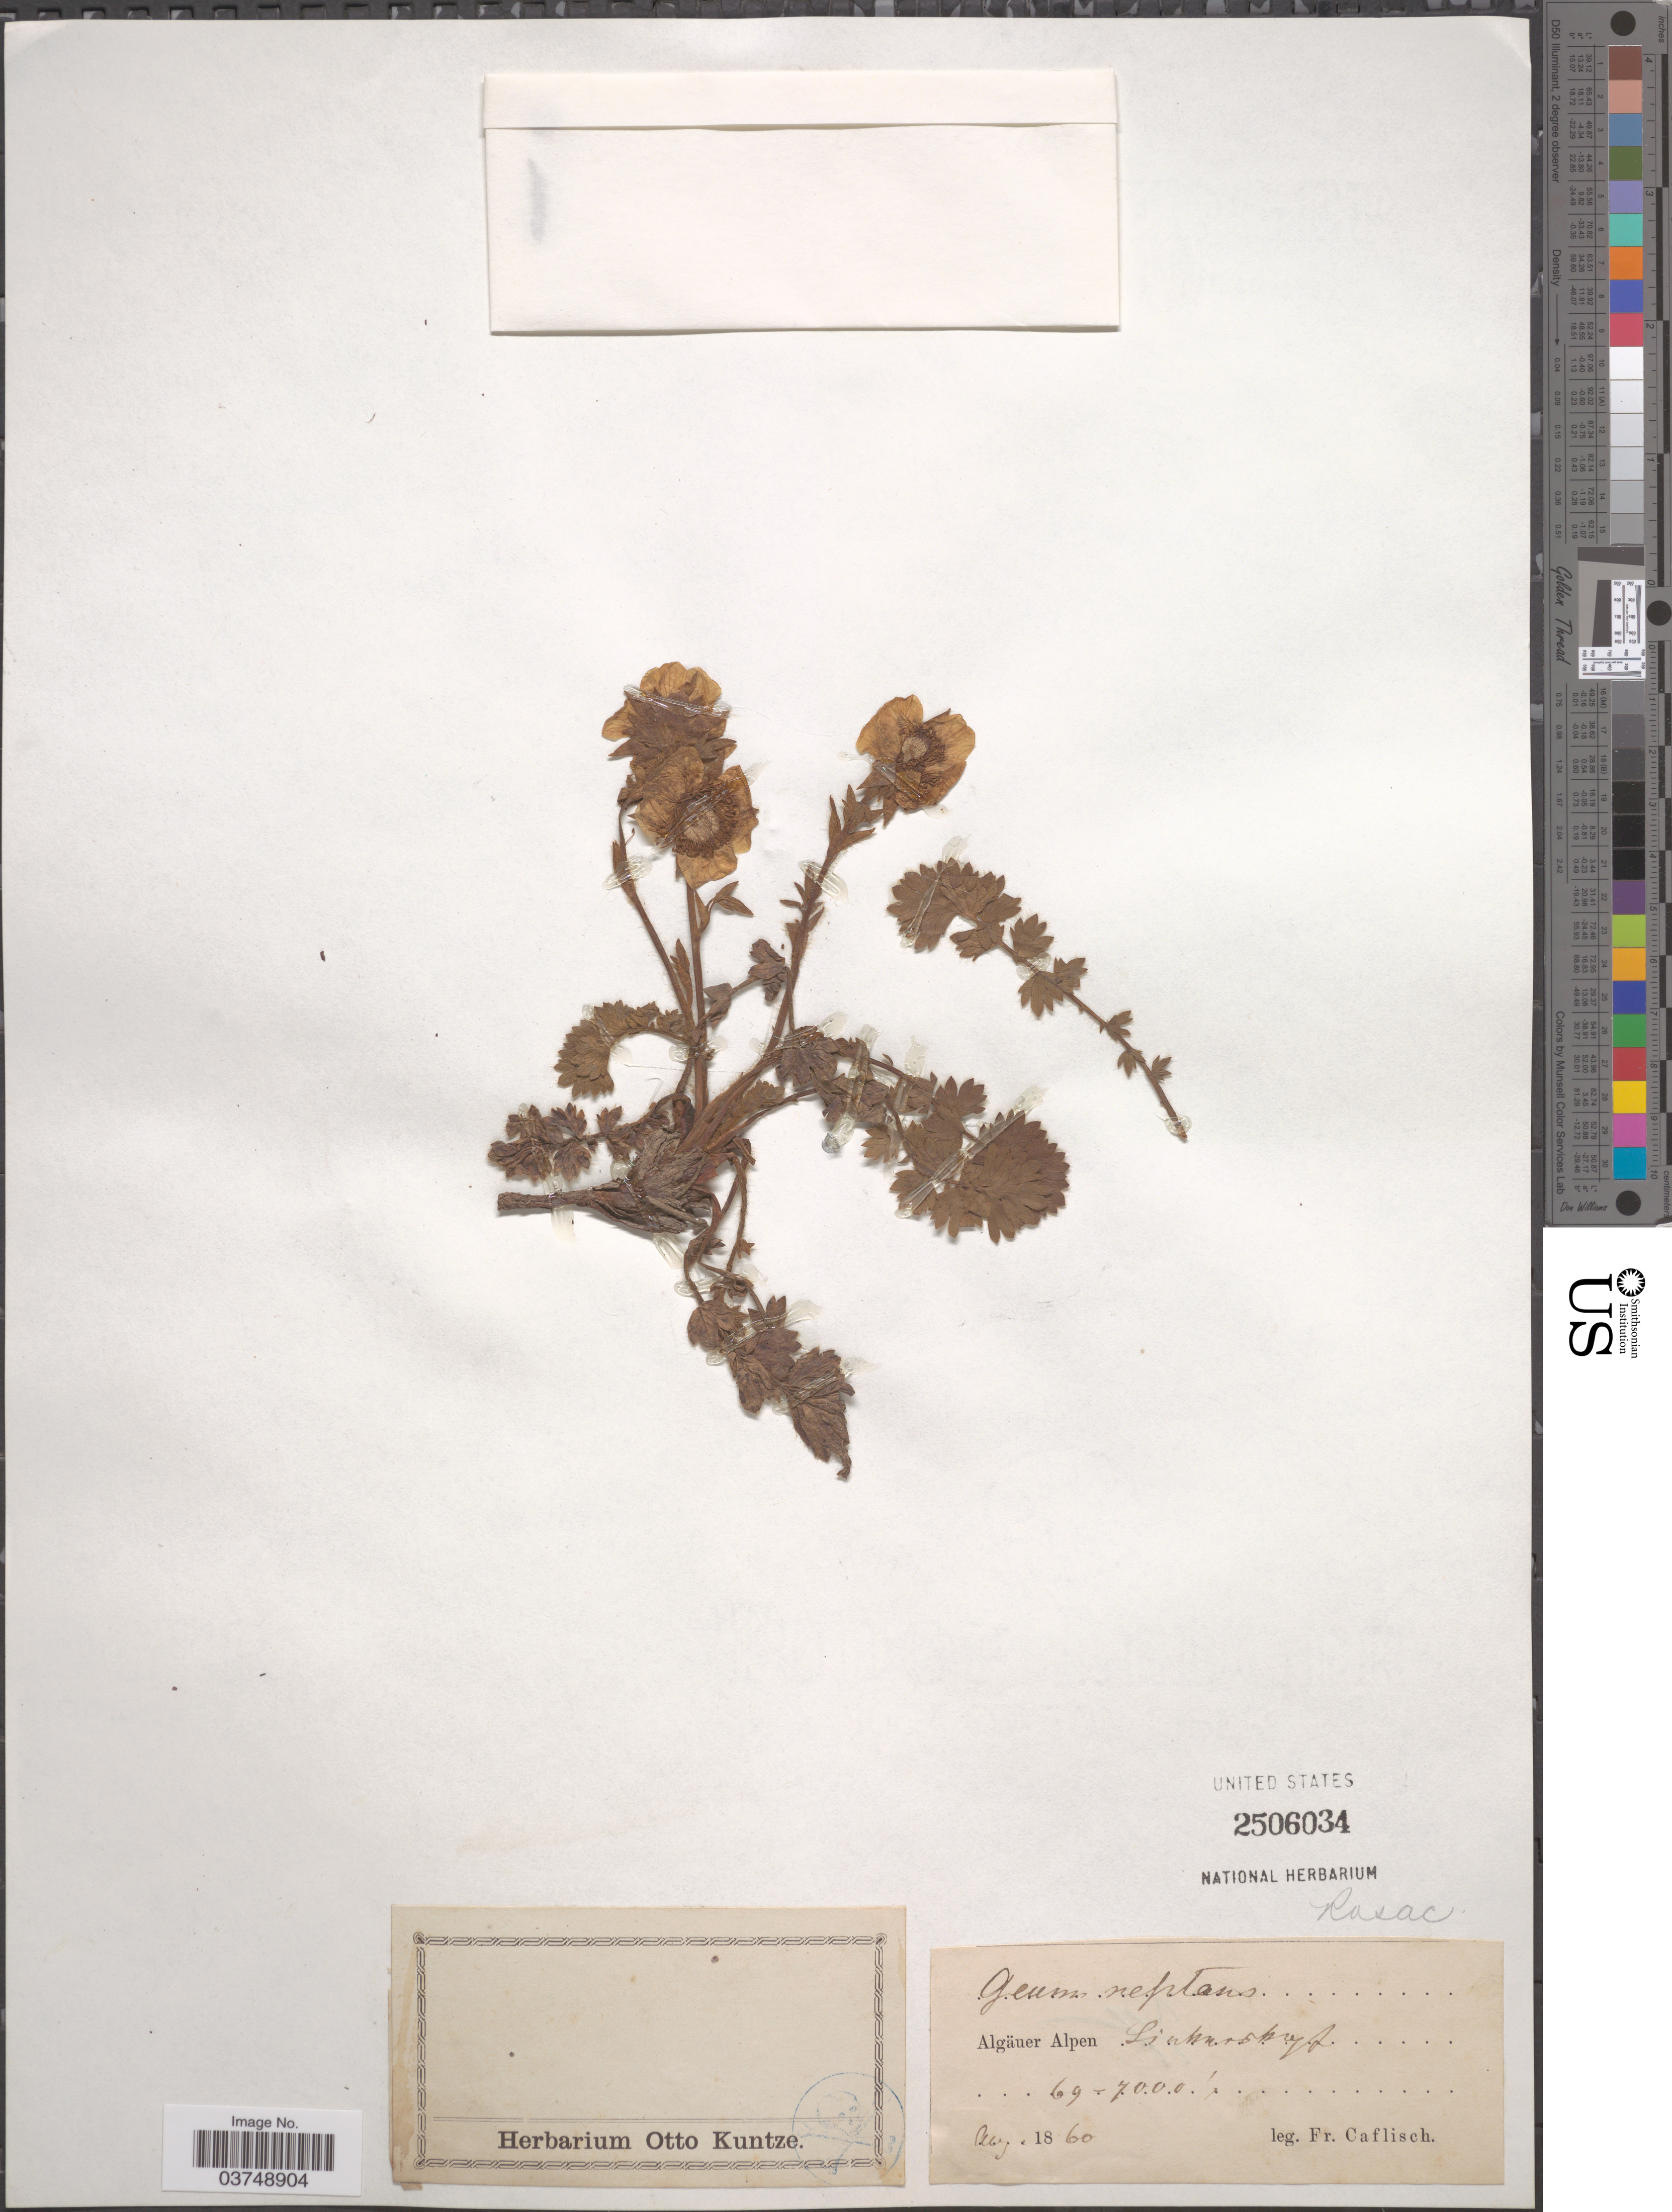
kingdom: Plantae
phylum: Tracheophyta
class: Magnoliopsida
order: Rosales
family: Rosaceae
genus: Geum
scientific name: Geum montanum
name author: L.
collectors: J. F. Caflisch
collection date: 1860-08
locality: Algäuer Alpen. Liukurskyst [interpreted].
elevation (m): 2103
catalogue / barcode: US 2506034